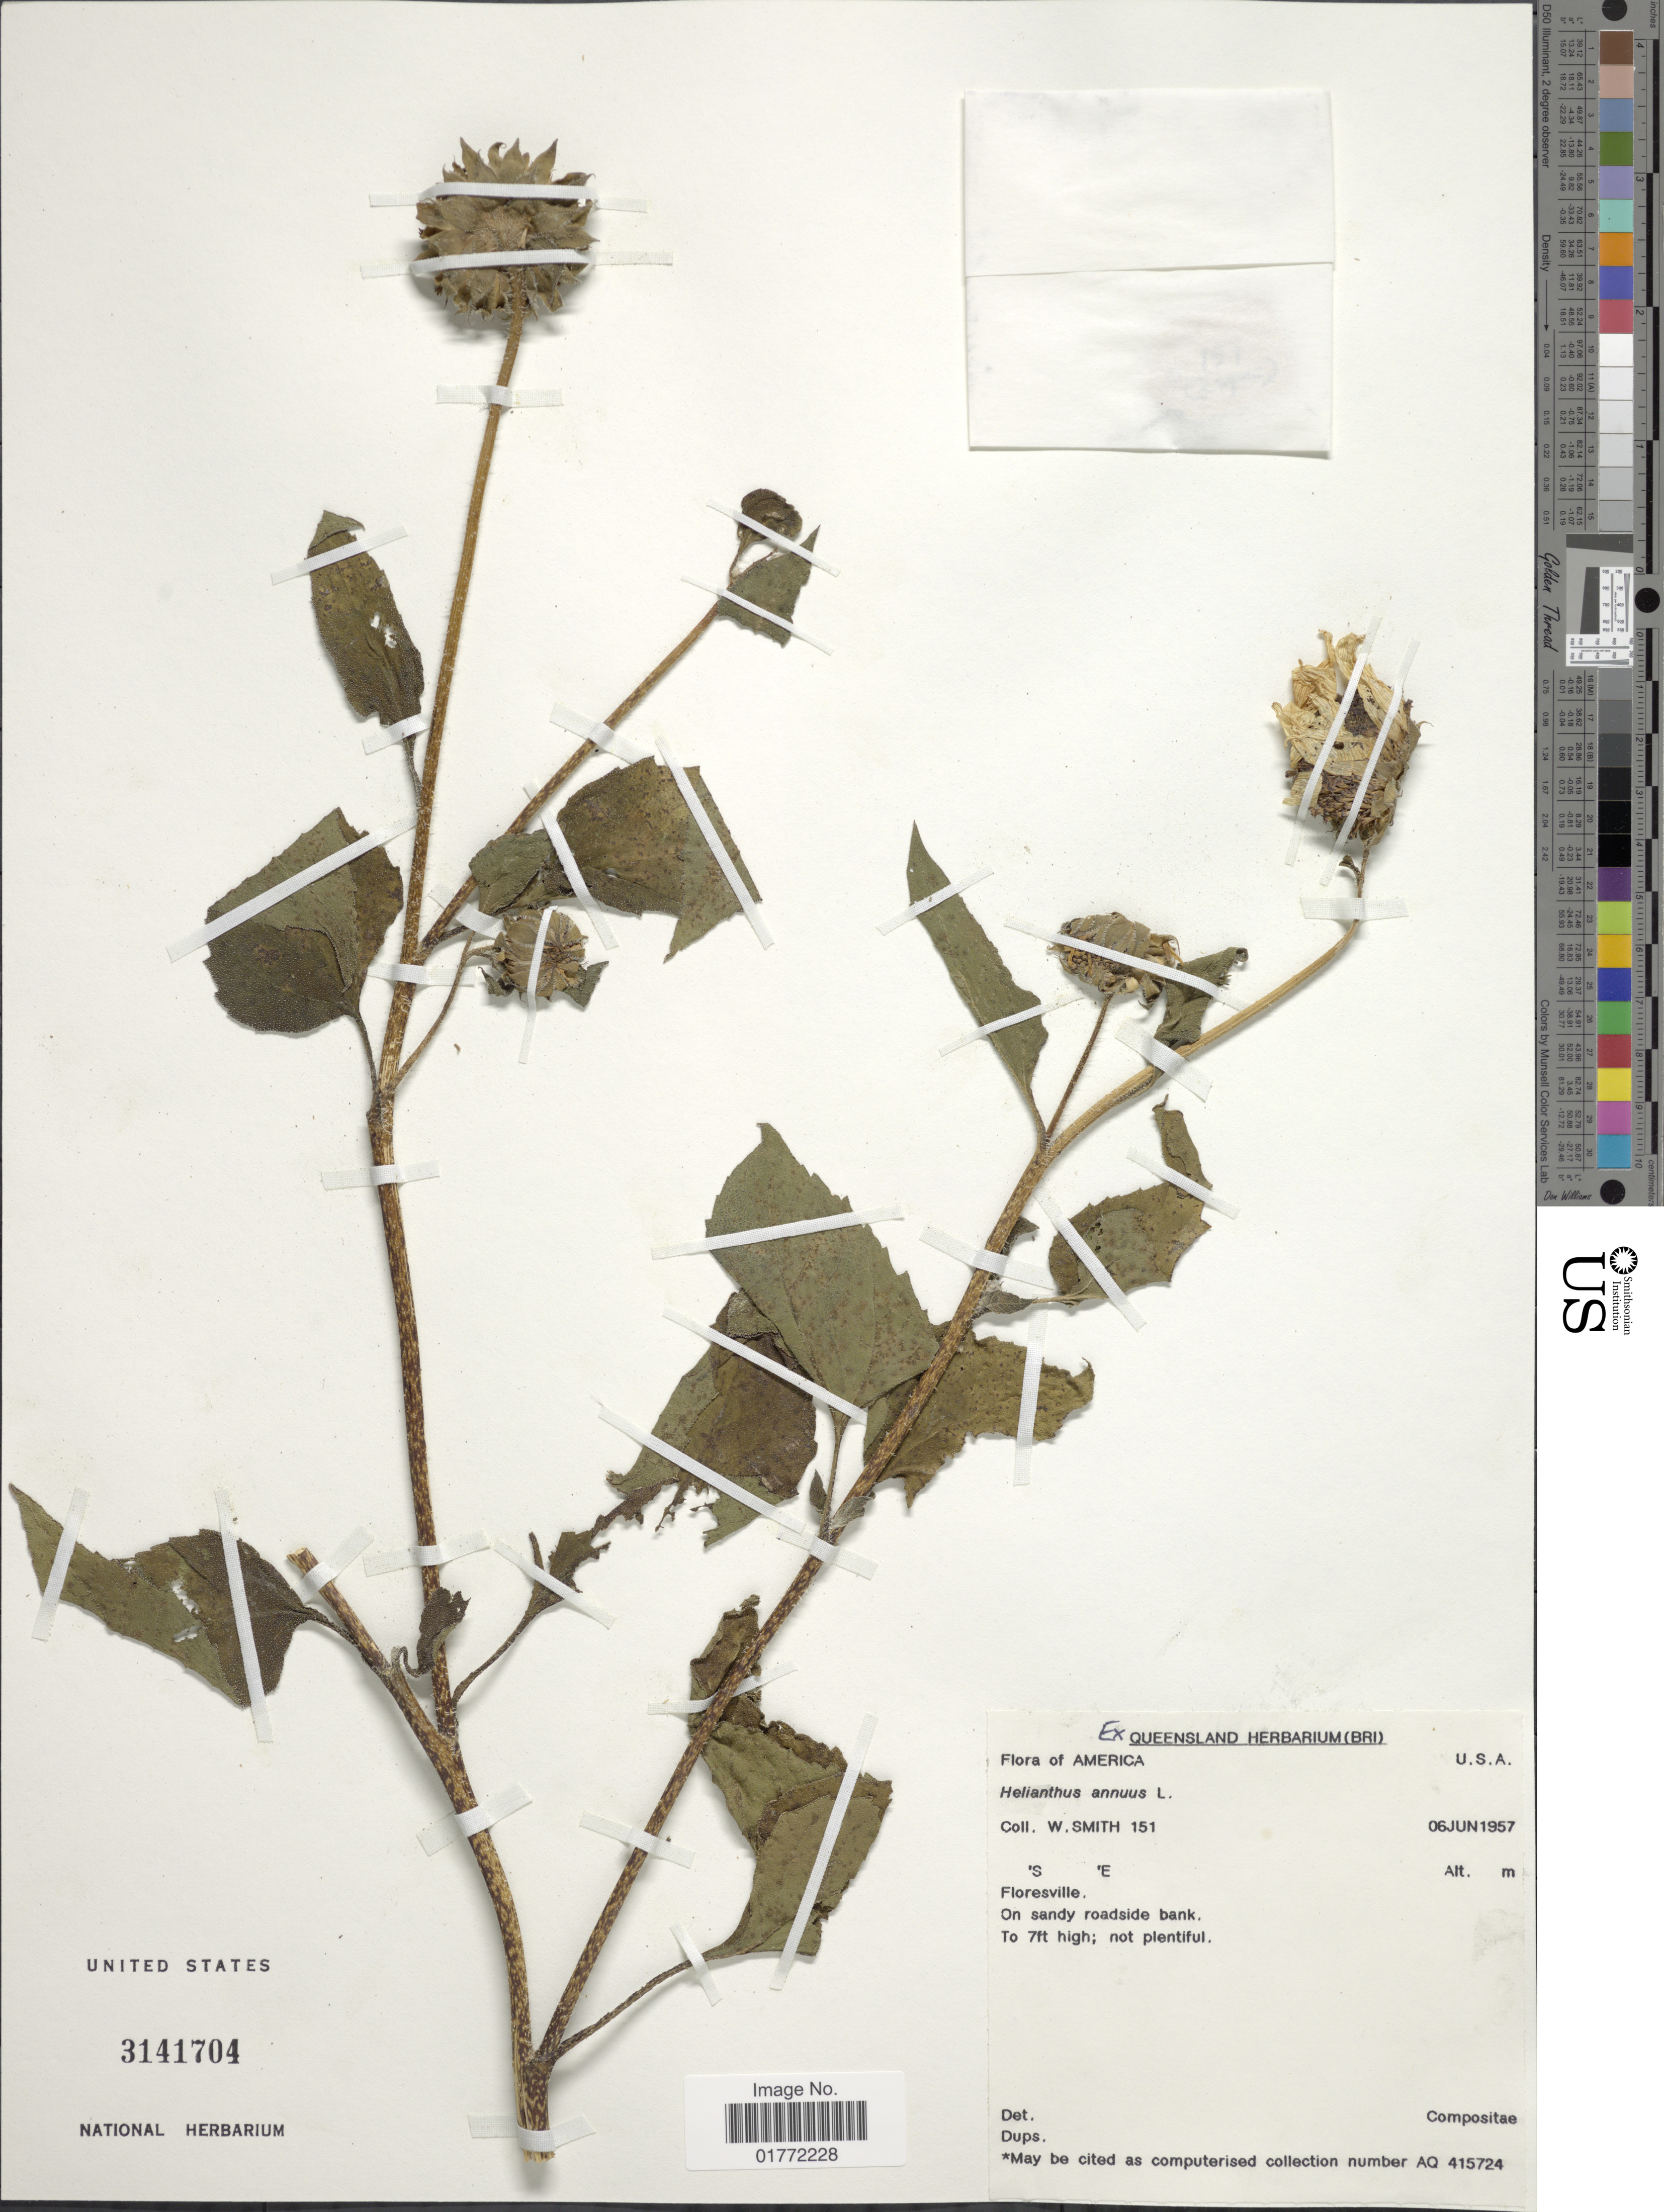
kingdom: Plantae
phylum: Tracheophyta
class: Magnoliopsida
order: Asterales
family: Asteraceae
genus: Helianthus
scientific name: Helianthus annuus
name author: L.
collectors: W. Smith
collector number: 151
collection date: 1957-06-06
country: United States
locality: Floresville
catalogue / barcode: US 3141704